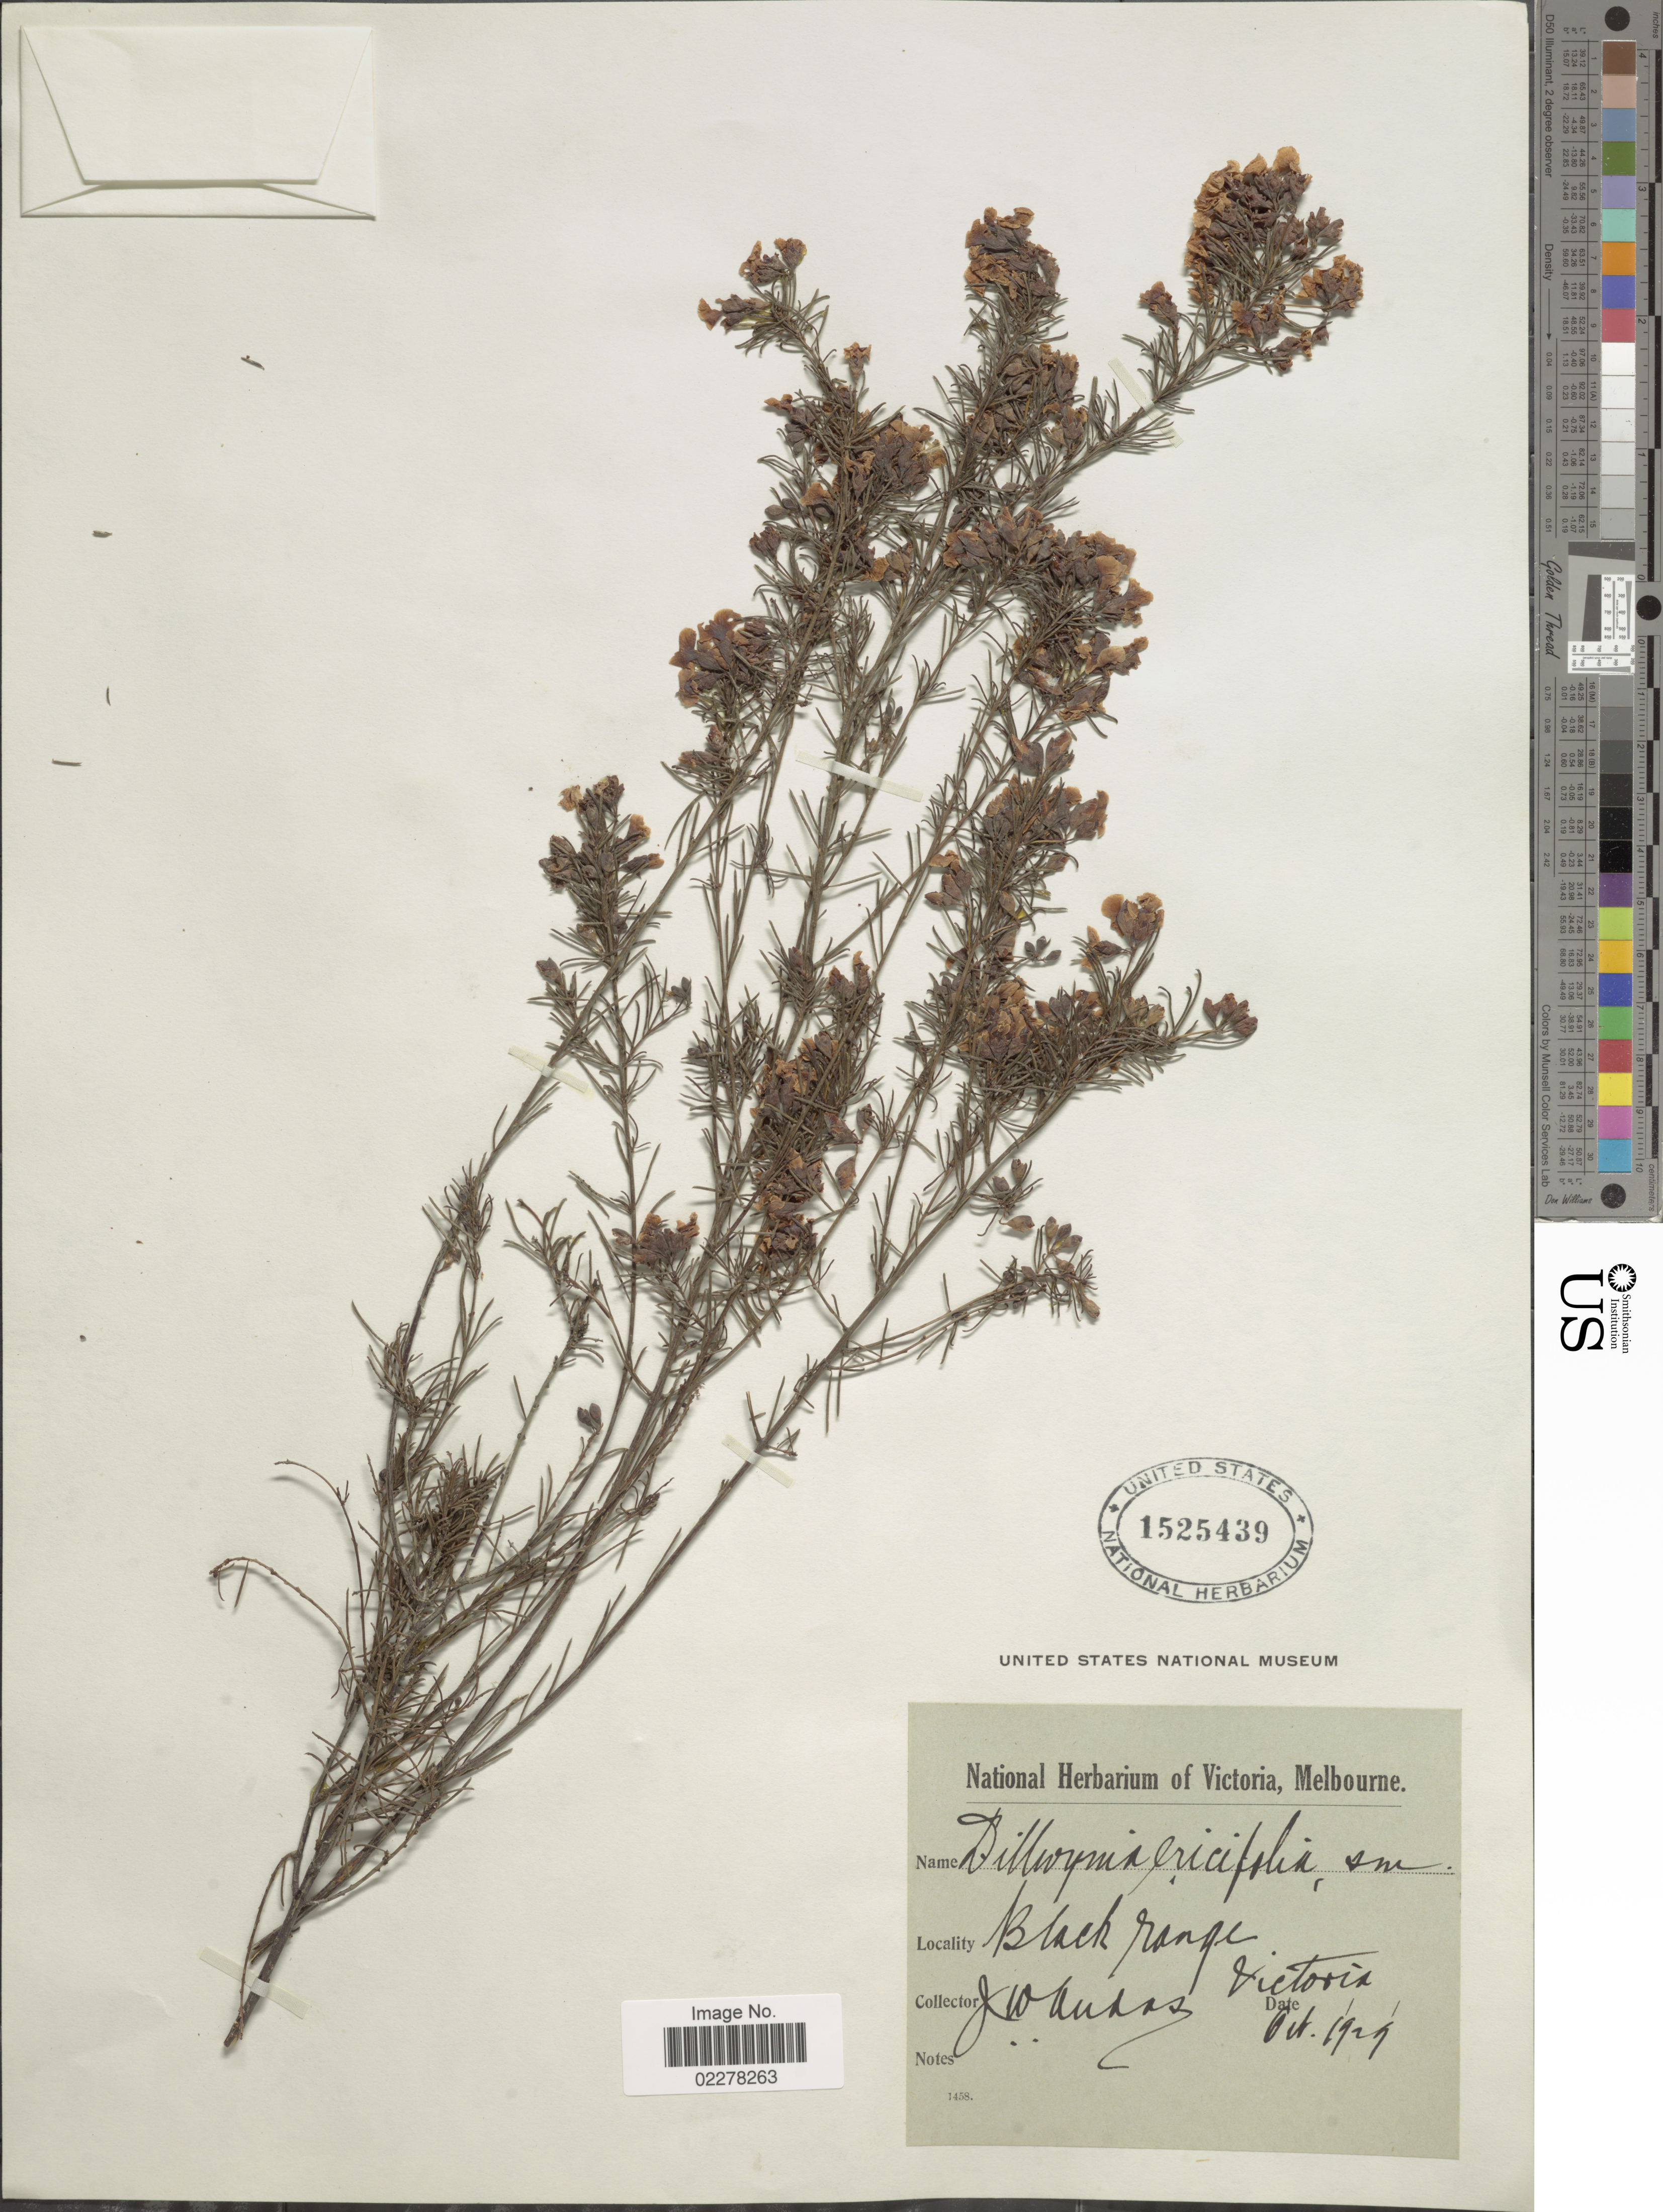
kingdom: Plantae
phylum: Tracheophyta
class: Magnoliopsida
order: Fabales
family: Fabaceae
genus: Dillwynia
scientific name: Dillwynia ericifolia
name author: Sm.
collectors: J. Audas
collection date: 1929-10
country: Australia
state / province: Victoria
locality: Black Range. Victoria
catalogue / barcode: US 1525439